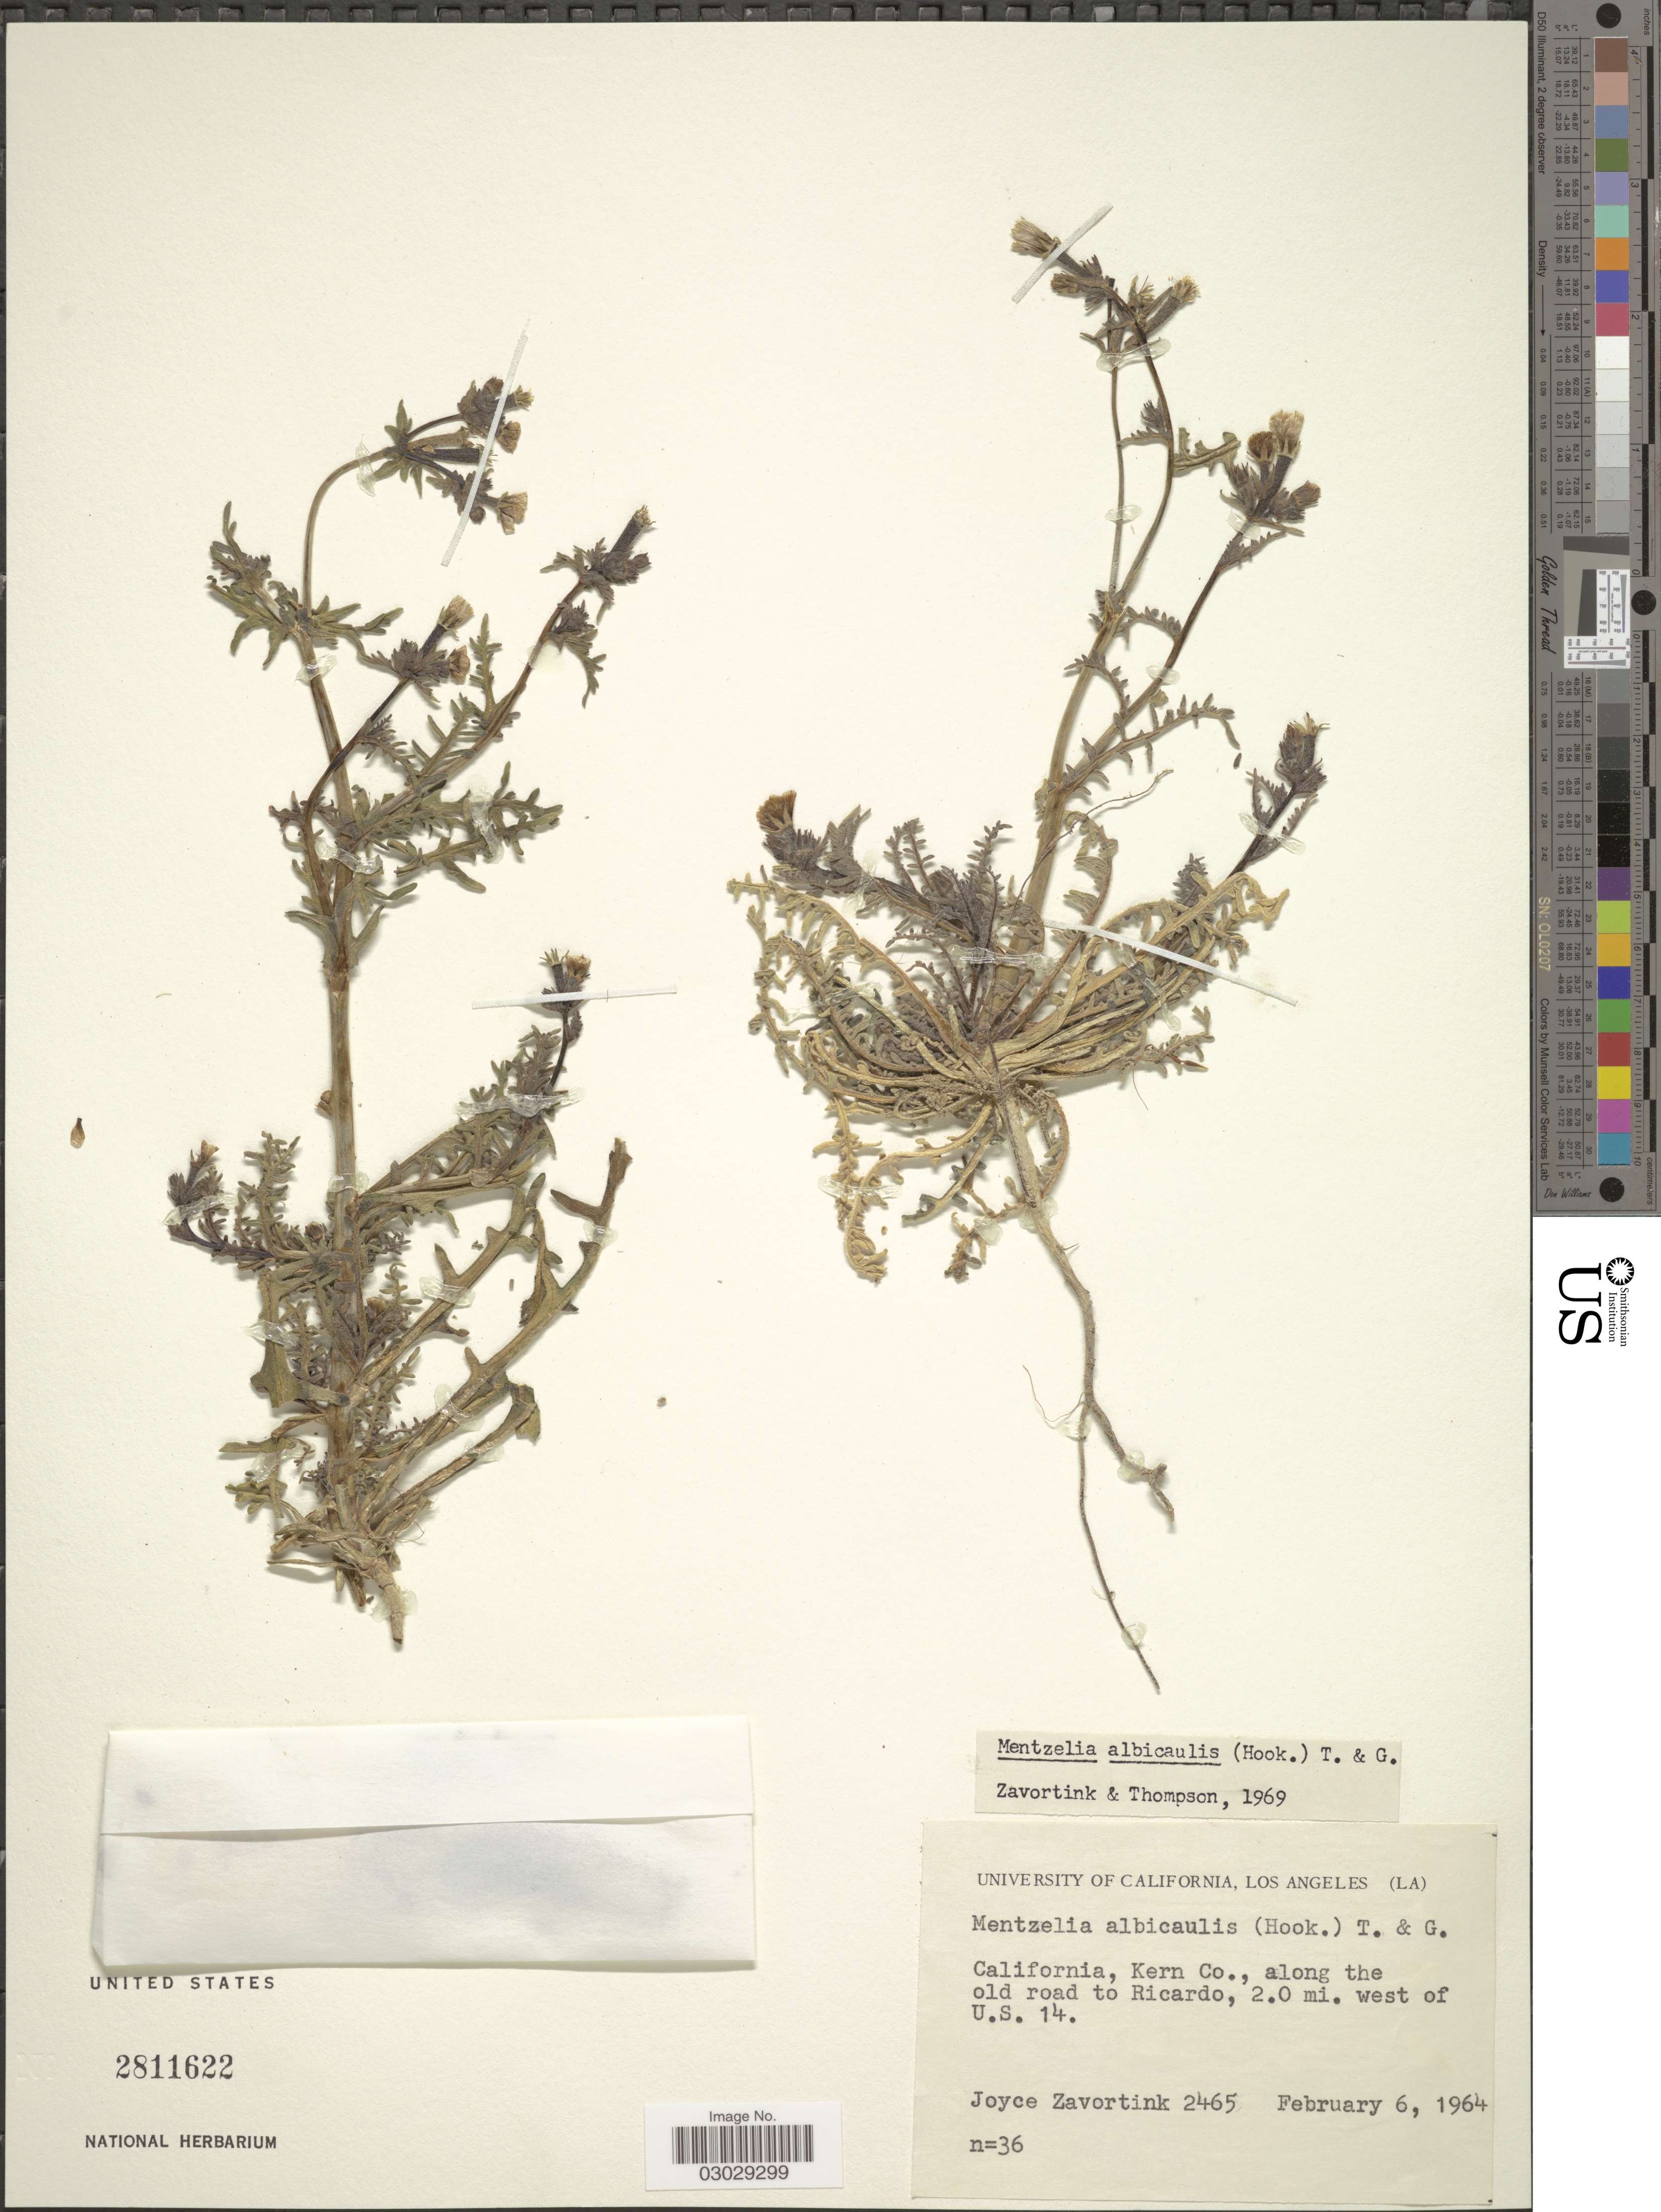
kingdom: Plantae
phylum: Tracheophyta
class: Magnoliopsida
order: Cornales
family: Loasaceae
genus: Mentzelia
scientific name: Mentzelia albicaulis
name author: (Douglas ex Hook.) Douglas ex Torr. & A. Gray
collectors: J. Zavortink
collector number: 2465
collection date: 1964-02-06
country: United States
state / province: California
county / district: Kern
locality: Kern Co., along the old road to Ricardo, 2.0 mi. west of U.S. 14.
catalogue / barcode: US 2811622